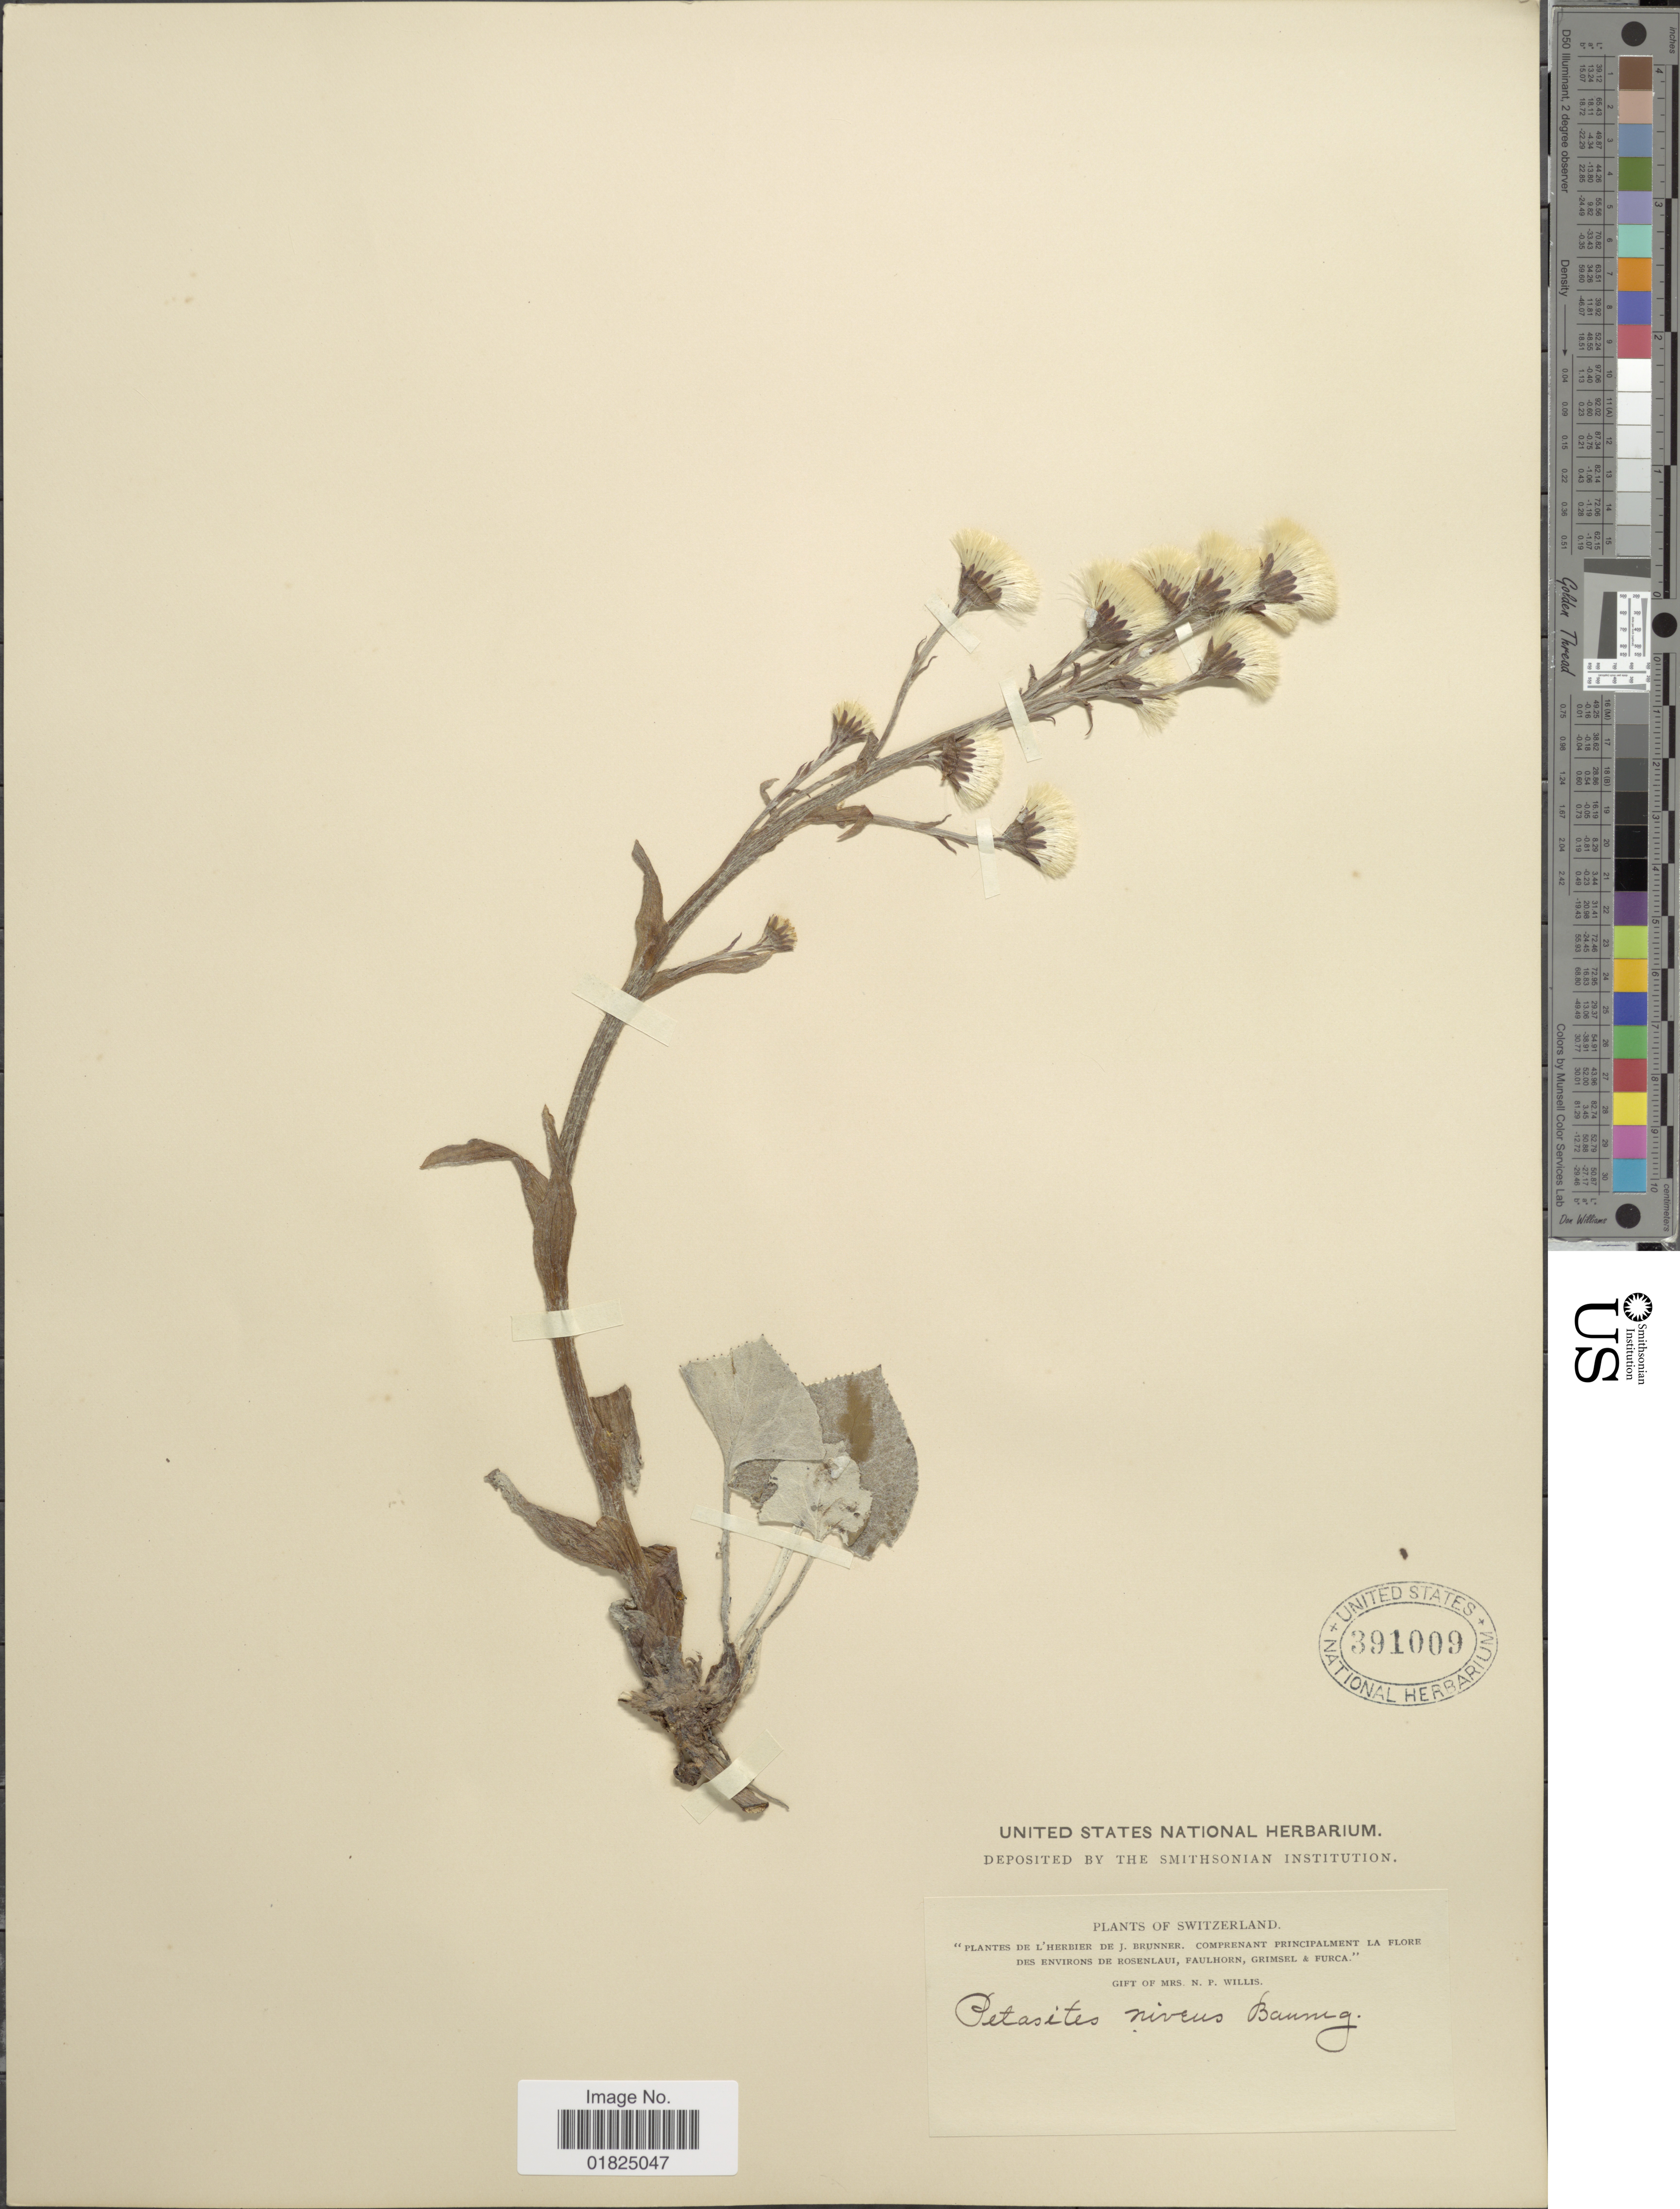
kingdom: Plantae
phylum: Tracheophyta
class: Magnoliopsida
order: Asterales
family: Asteraceae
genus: Petasites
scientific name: Petasites paradoxus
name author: (Retz.) Baumg.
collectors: ex herb. Brunner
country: Switzerland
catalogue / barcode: US 391009